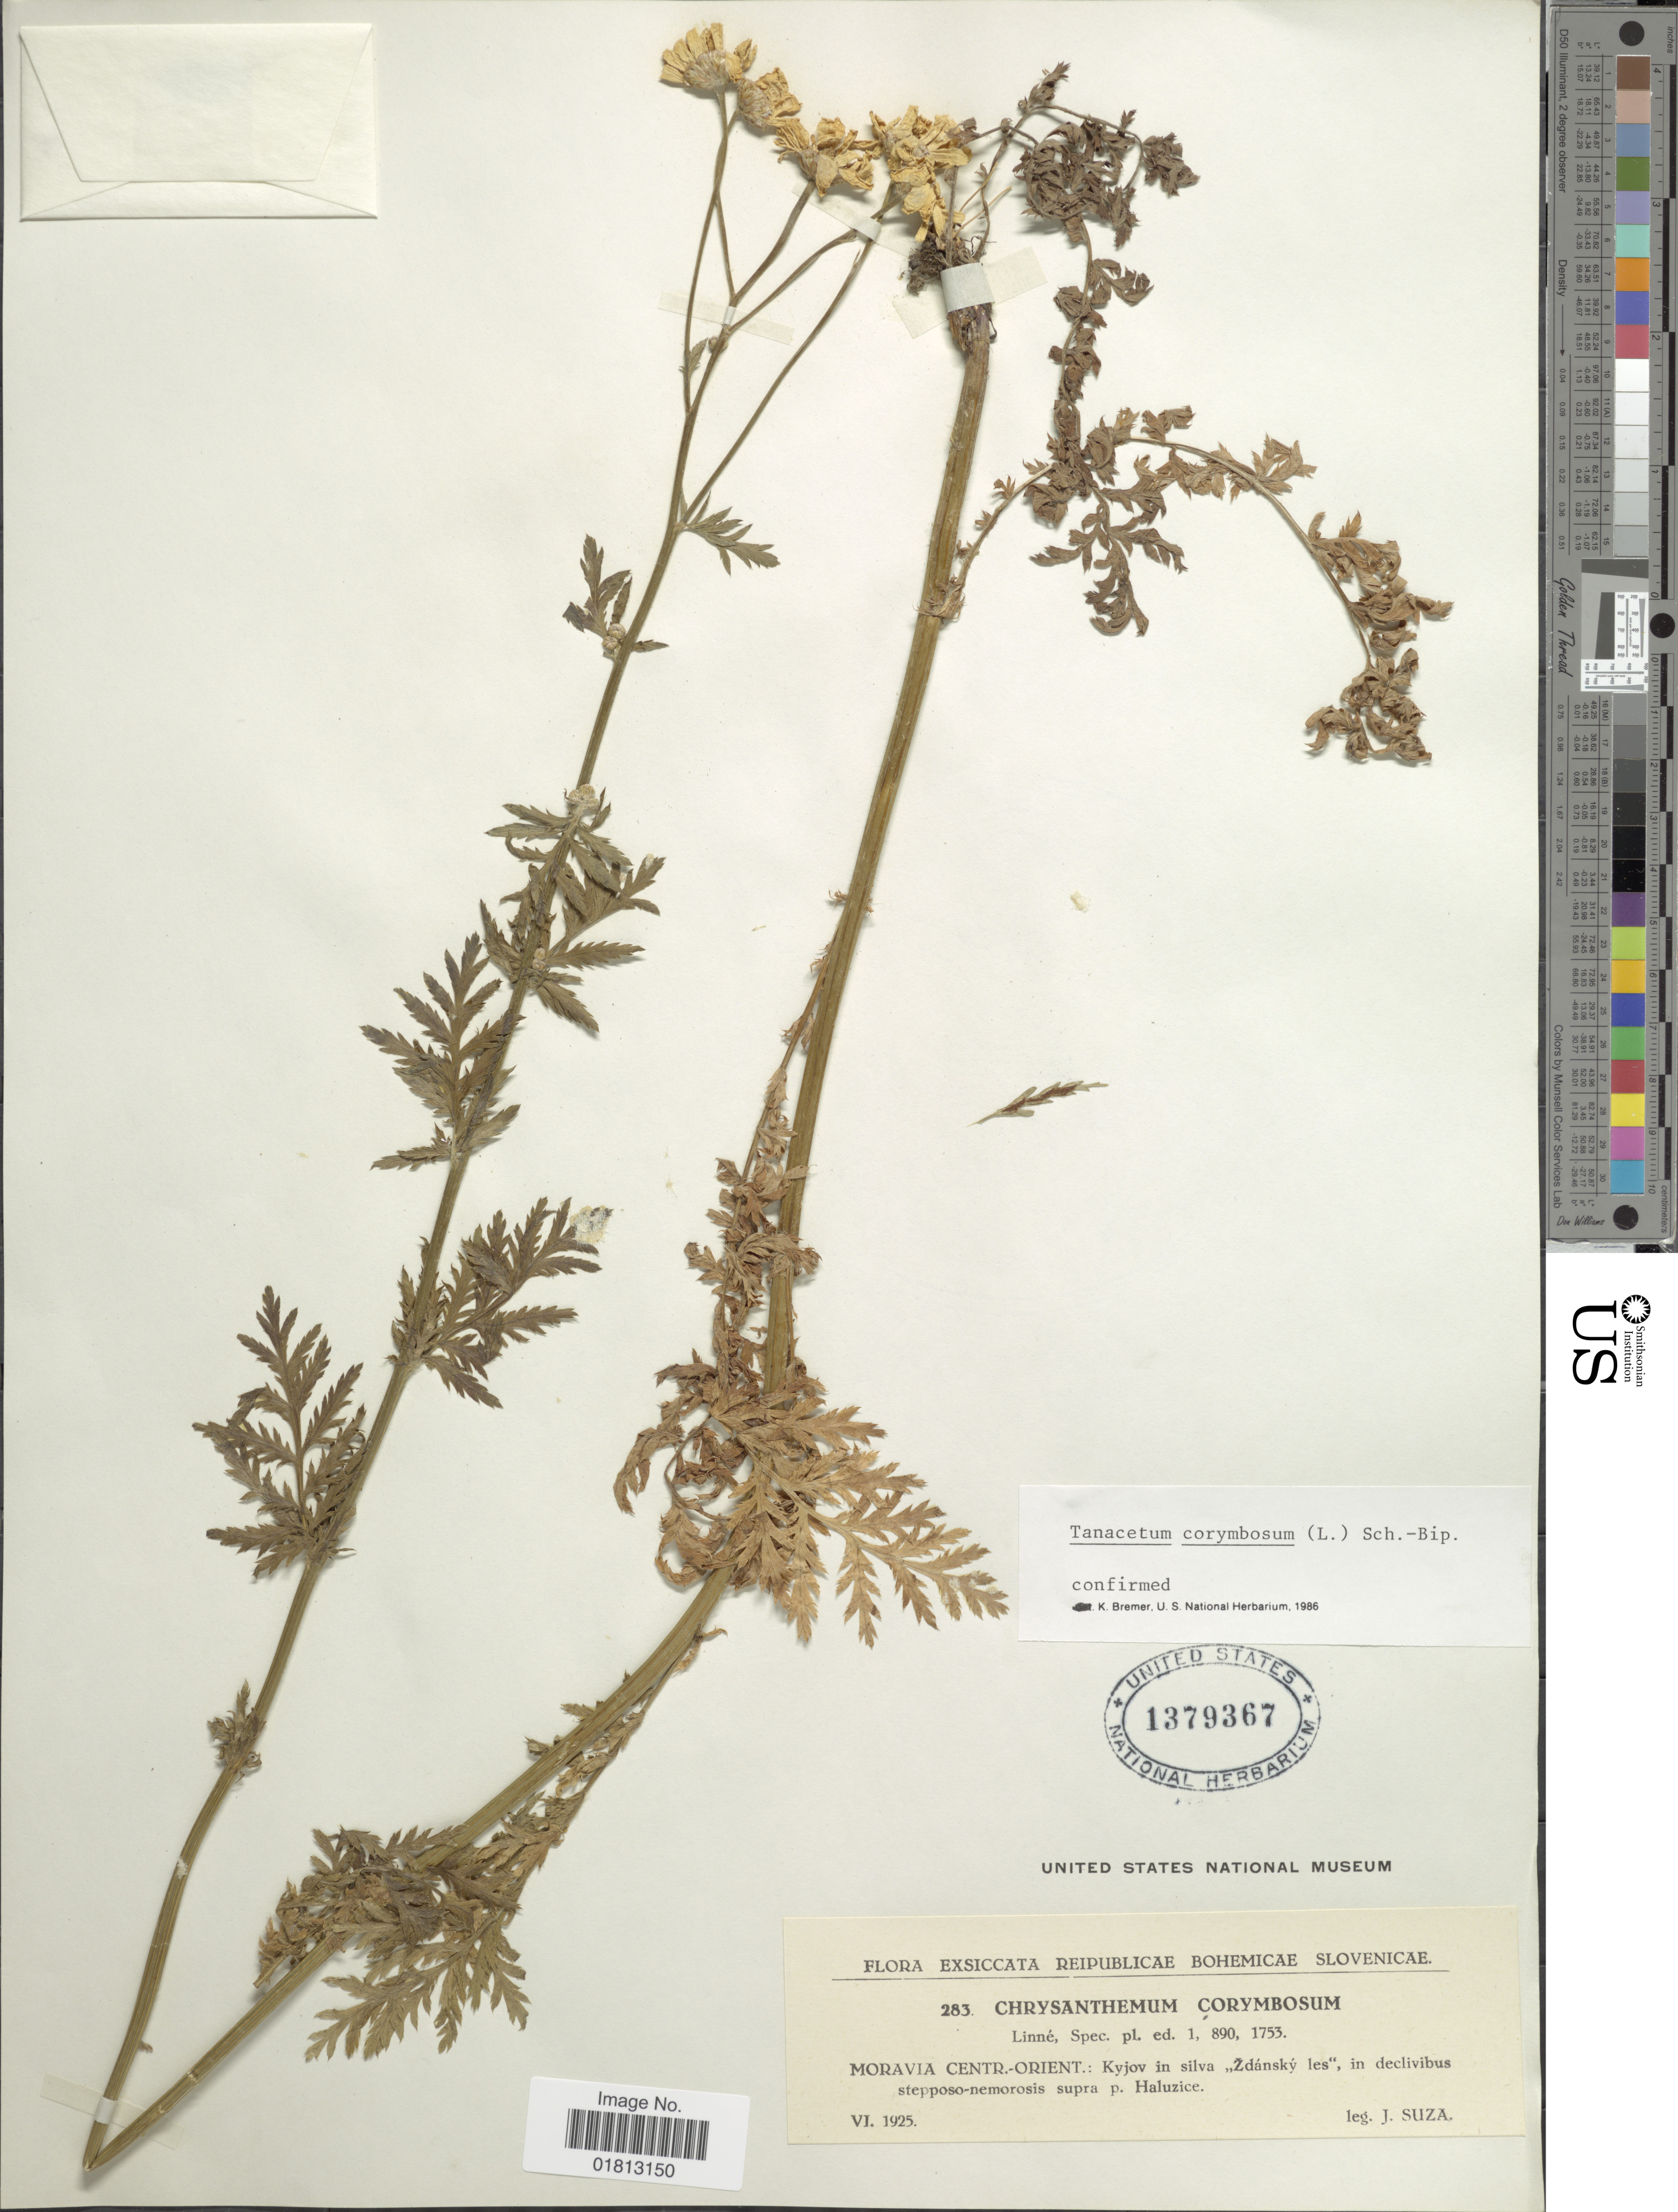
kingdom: Plantae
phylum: Tracheophyta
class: Magnoliopsida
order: Asterales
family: Asteraceae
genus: Tanacetum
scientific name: Tanacetum corymbosum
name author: (L.) Sch. Bip.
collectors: J. Suza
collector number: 283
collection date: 1925-06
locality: Moravia Centr.-Orient.: Kyjov in silva "Zdansky les", in declivibus stepposo-nemorosis supra p. haluzice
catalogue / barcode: US 1379367